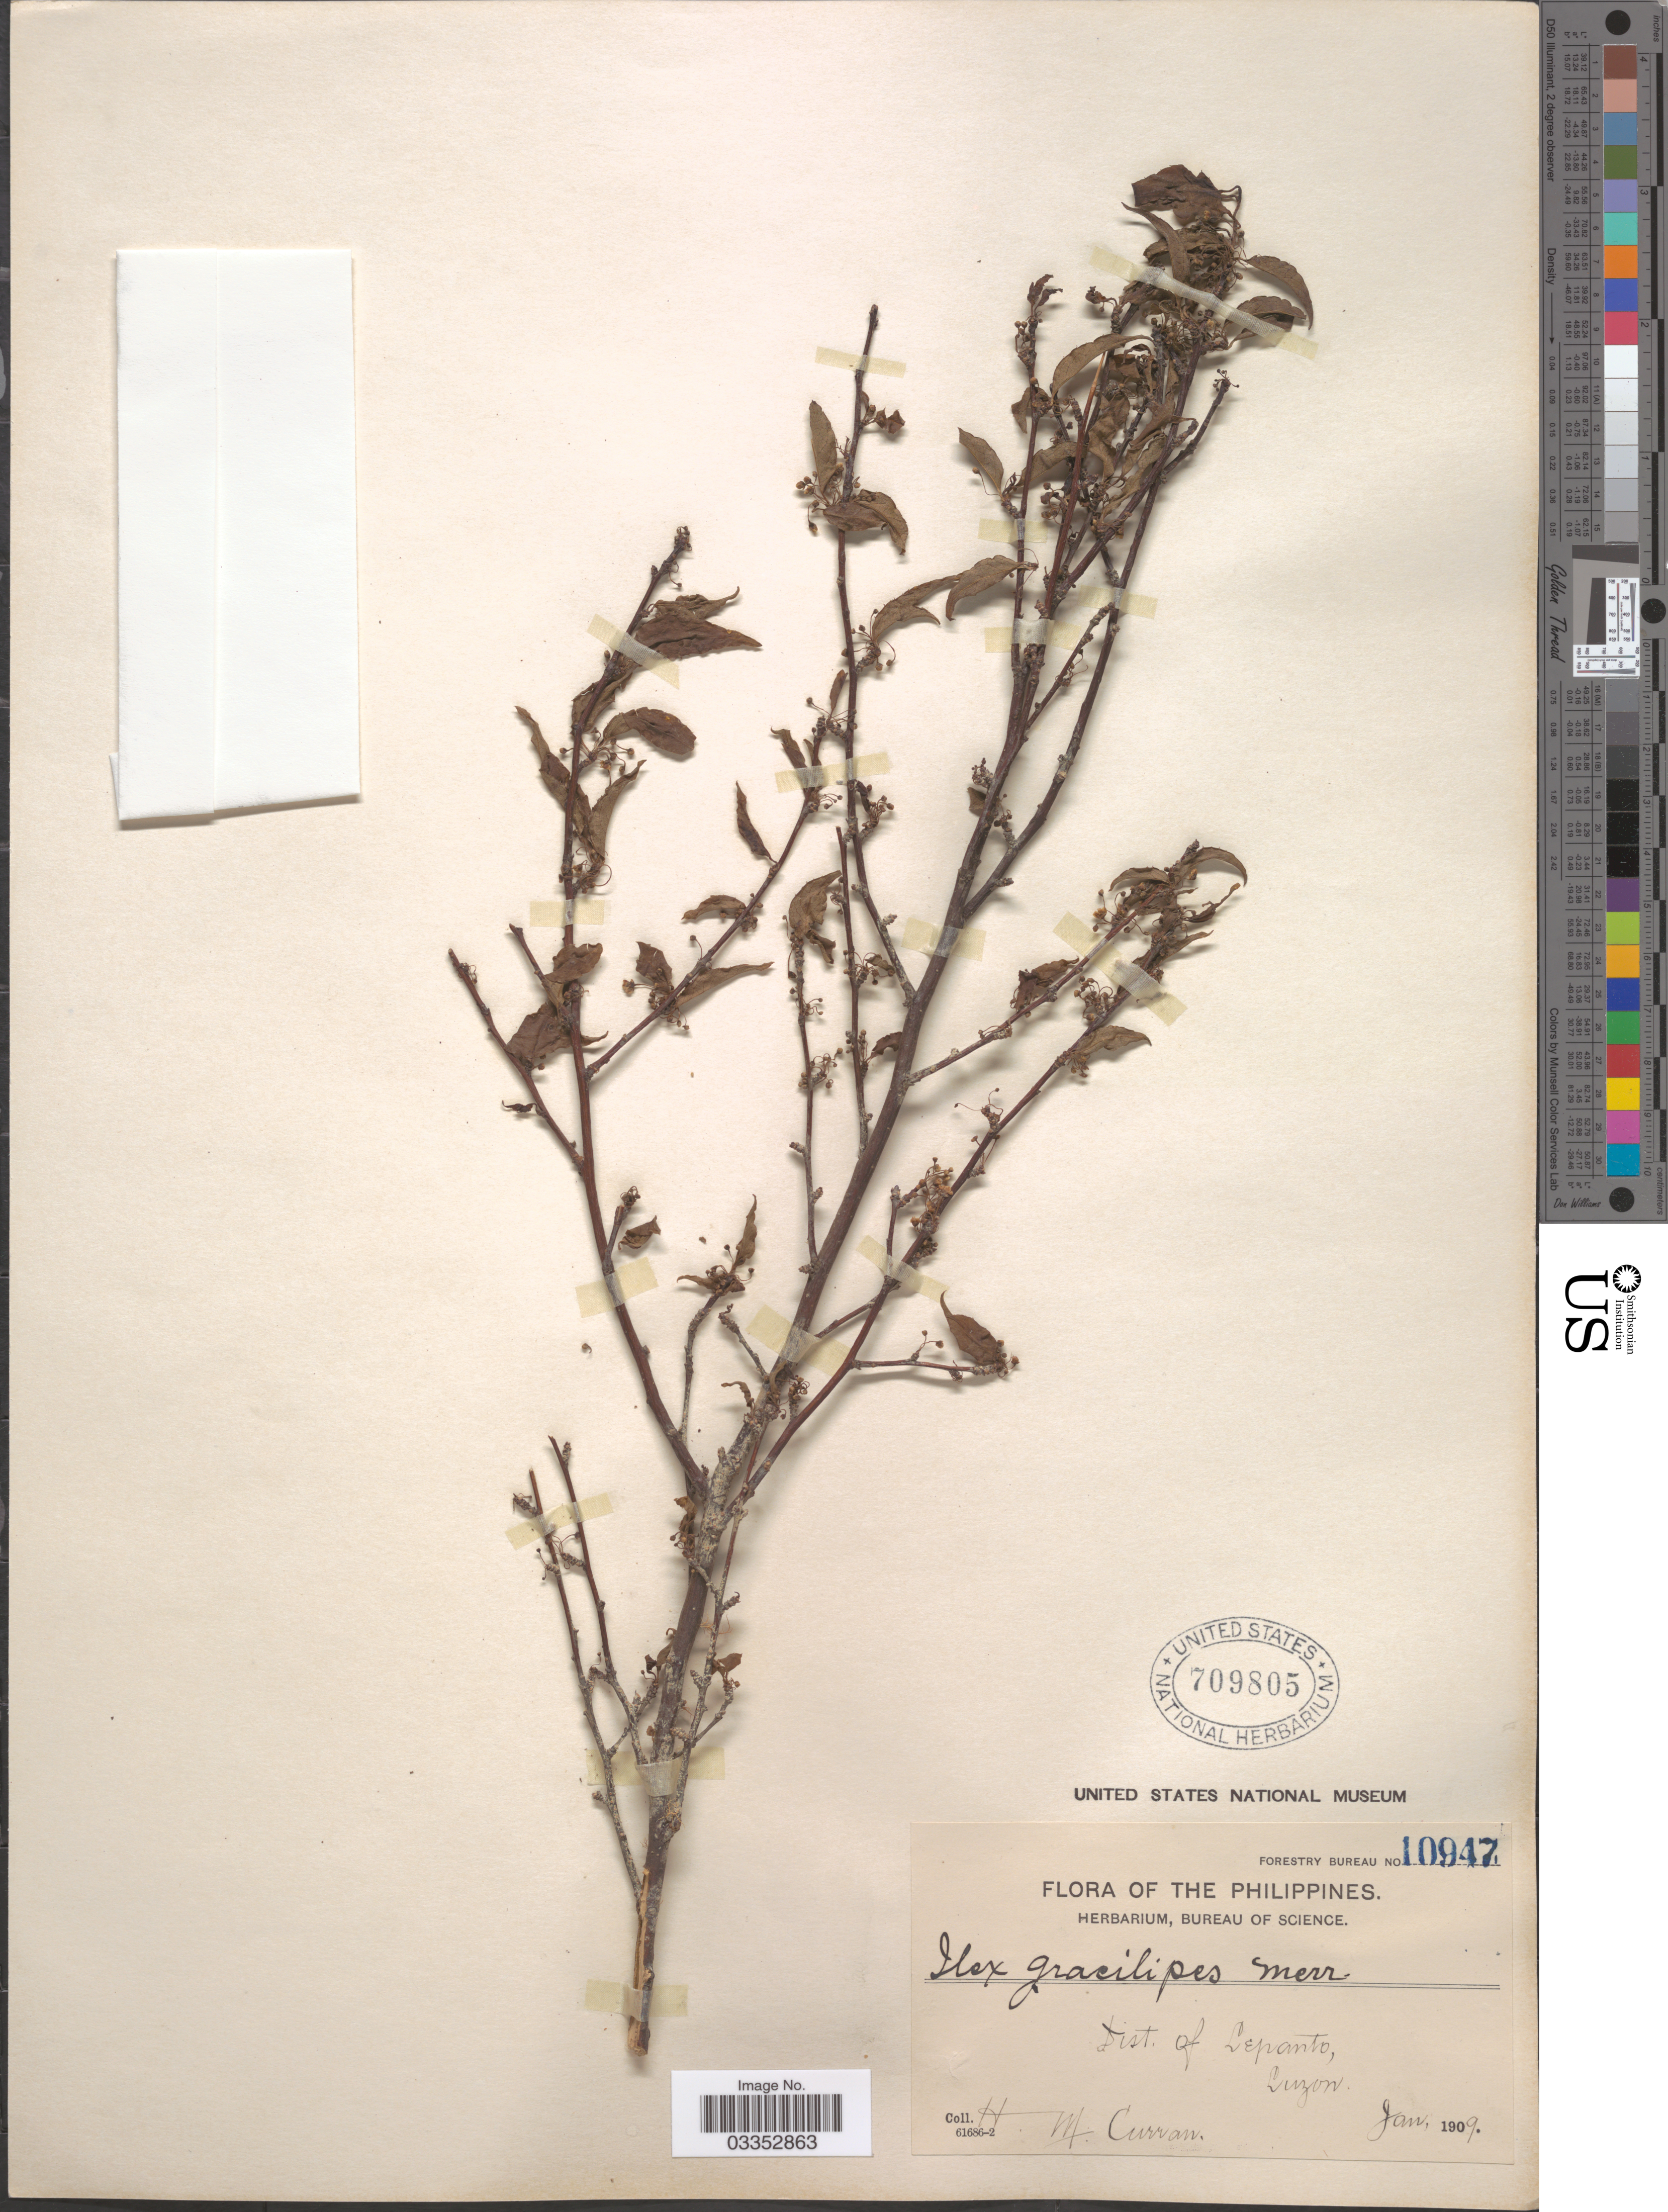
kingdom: Plantae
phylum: Tracheophyta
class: Magnoliopsida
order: Aquifoliales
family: Aquifoliaceae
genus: Ilex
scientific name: Ilex asprella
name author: Champ. ex Benth.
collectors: M. K. Curran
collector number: Forestry Bureau 10947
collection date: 1909-01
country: Philippines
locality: Dist. of Lepanto, Luzon.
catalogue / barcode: US 709805